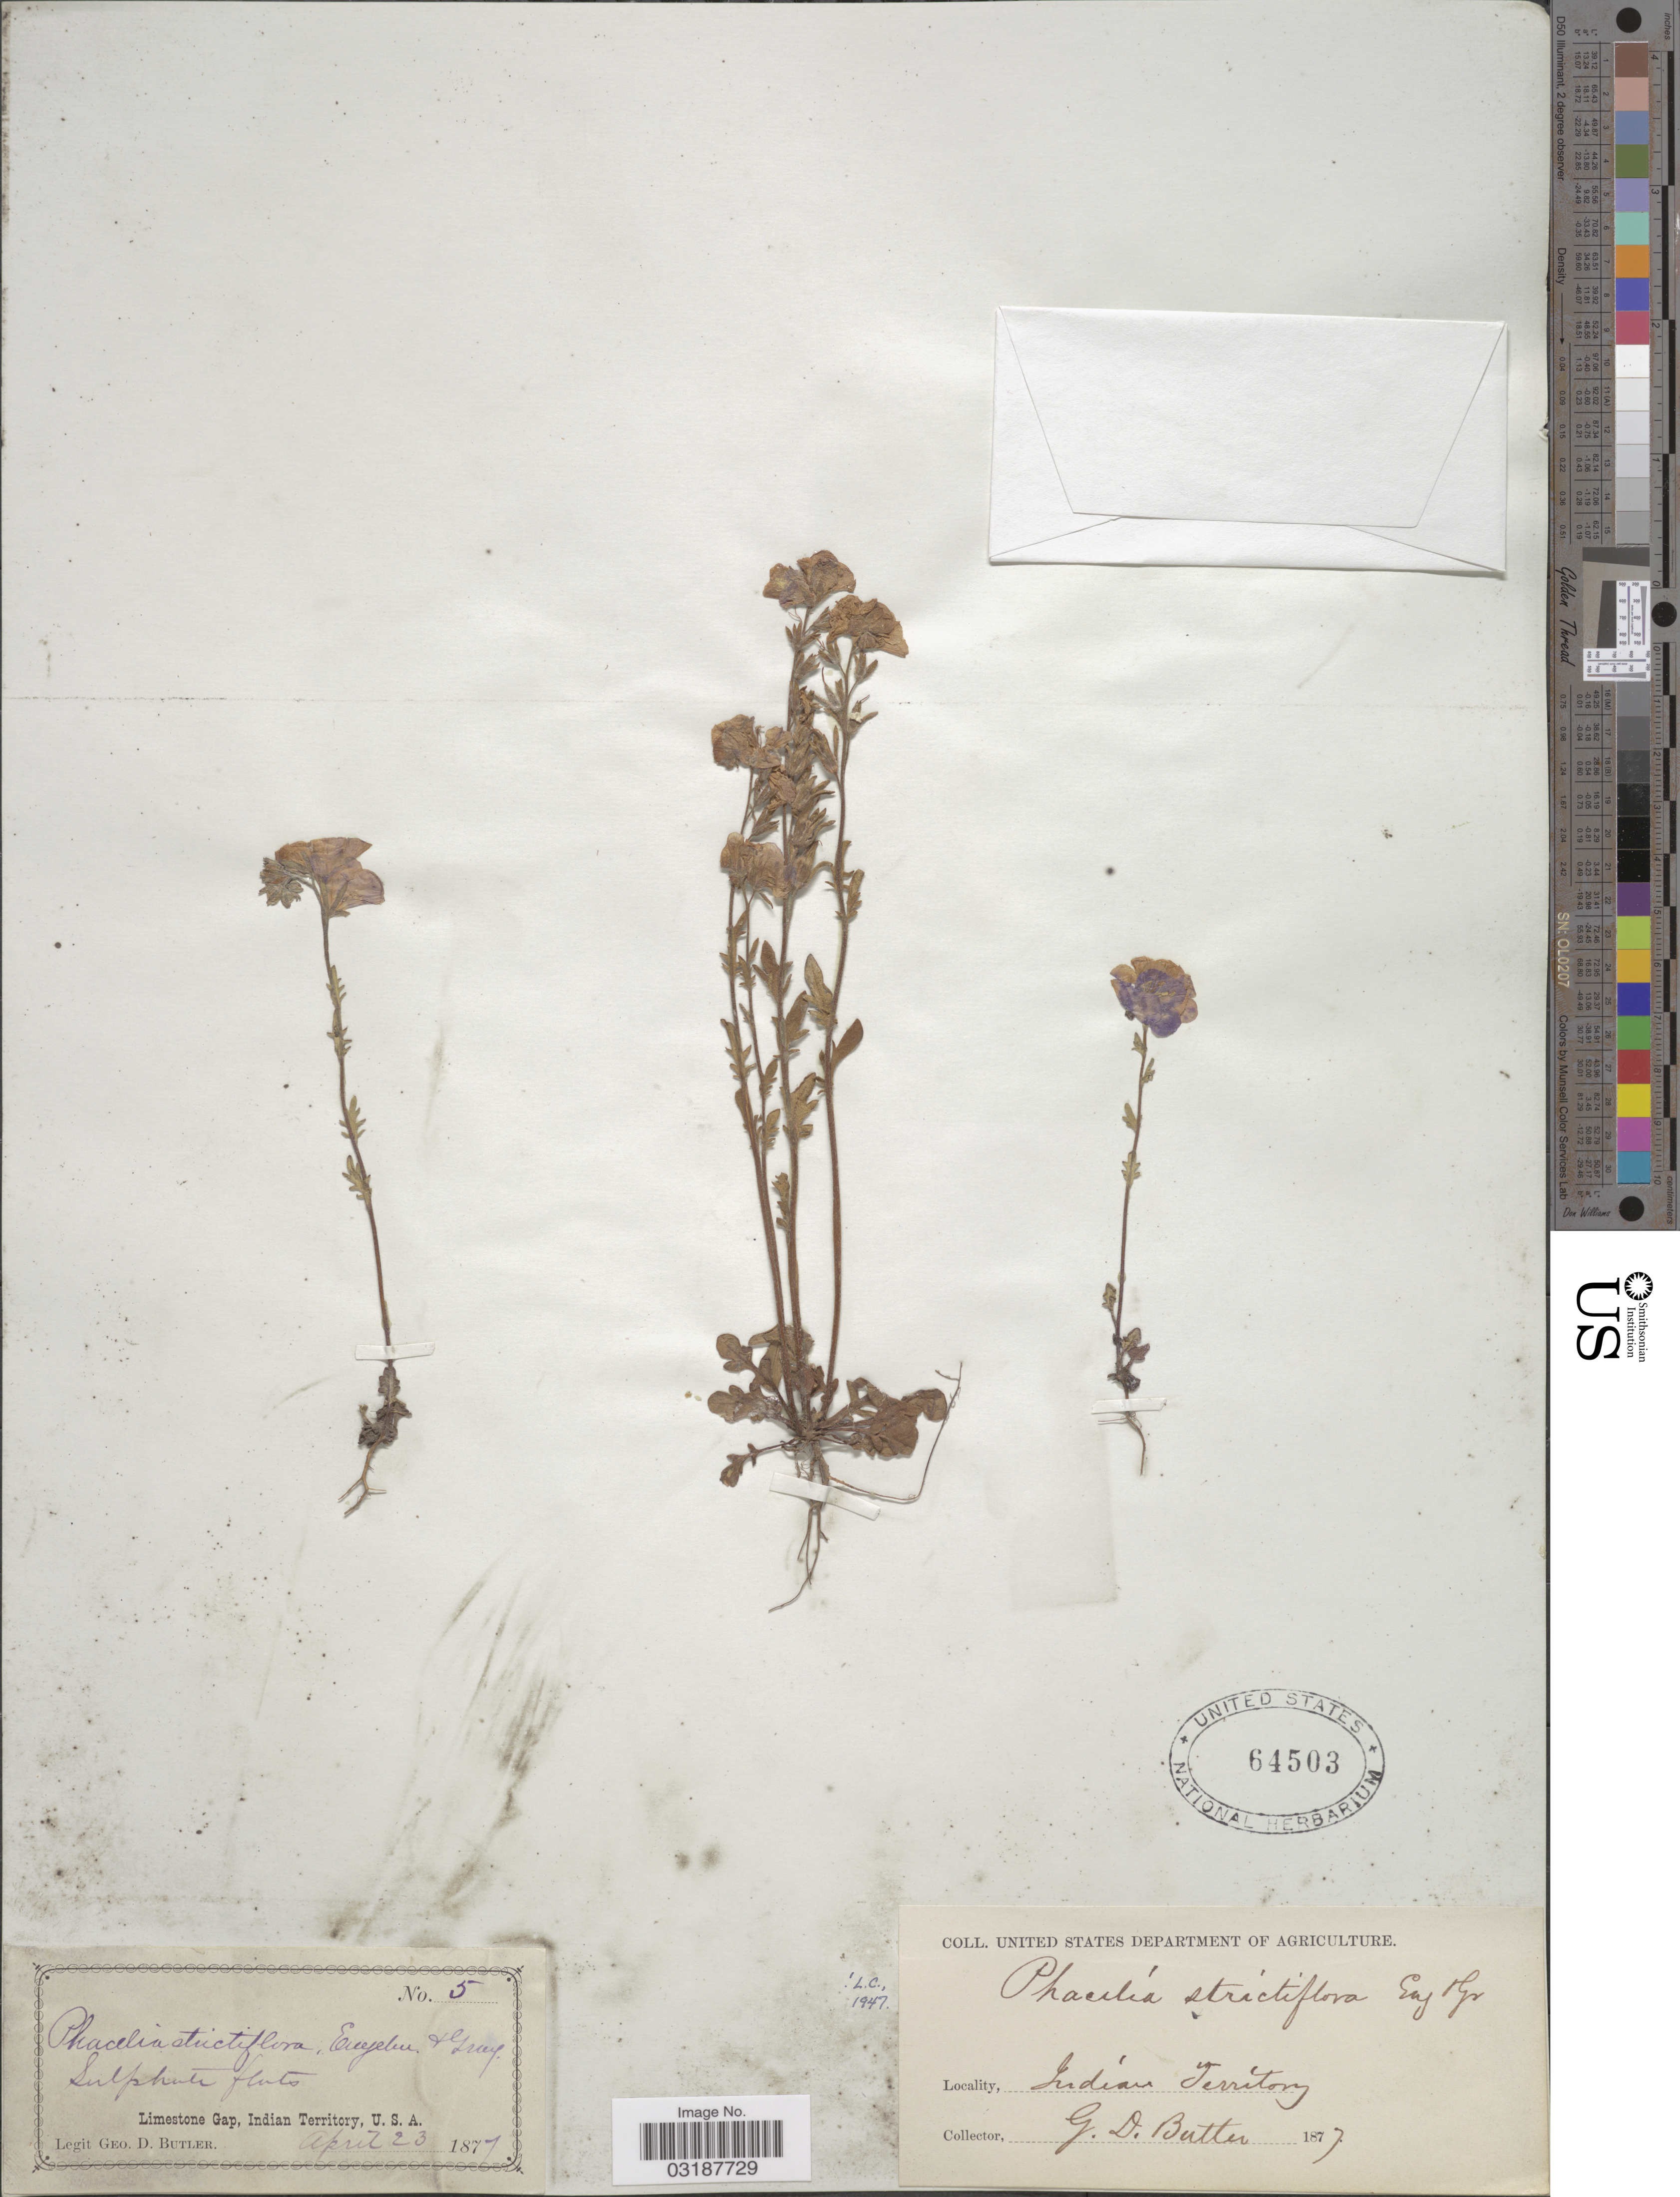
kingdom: Plantae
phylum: Tracheophyta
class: Magnoliopsida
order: Boraginales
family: Hydrophyllaceae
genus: Phacelia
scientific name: Phacelia strictiflora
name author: (Engelm. & A. Gray) A. Gray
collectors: G. D. Butler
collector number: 5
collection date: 1877-04-23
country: United States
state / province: Oklahoma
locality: Limestone Gap, Indian Territory.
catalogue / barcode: US 64503